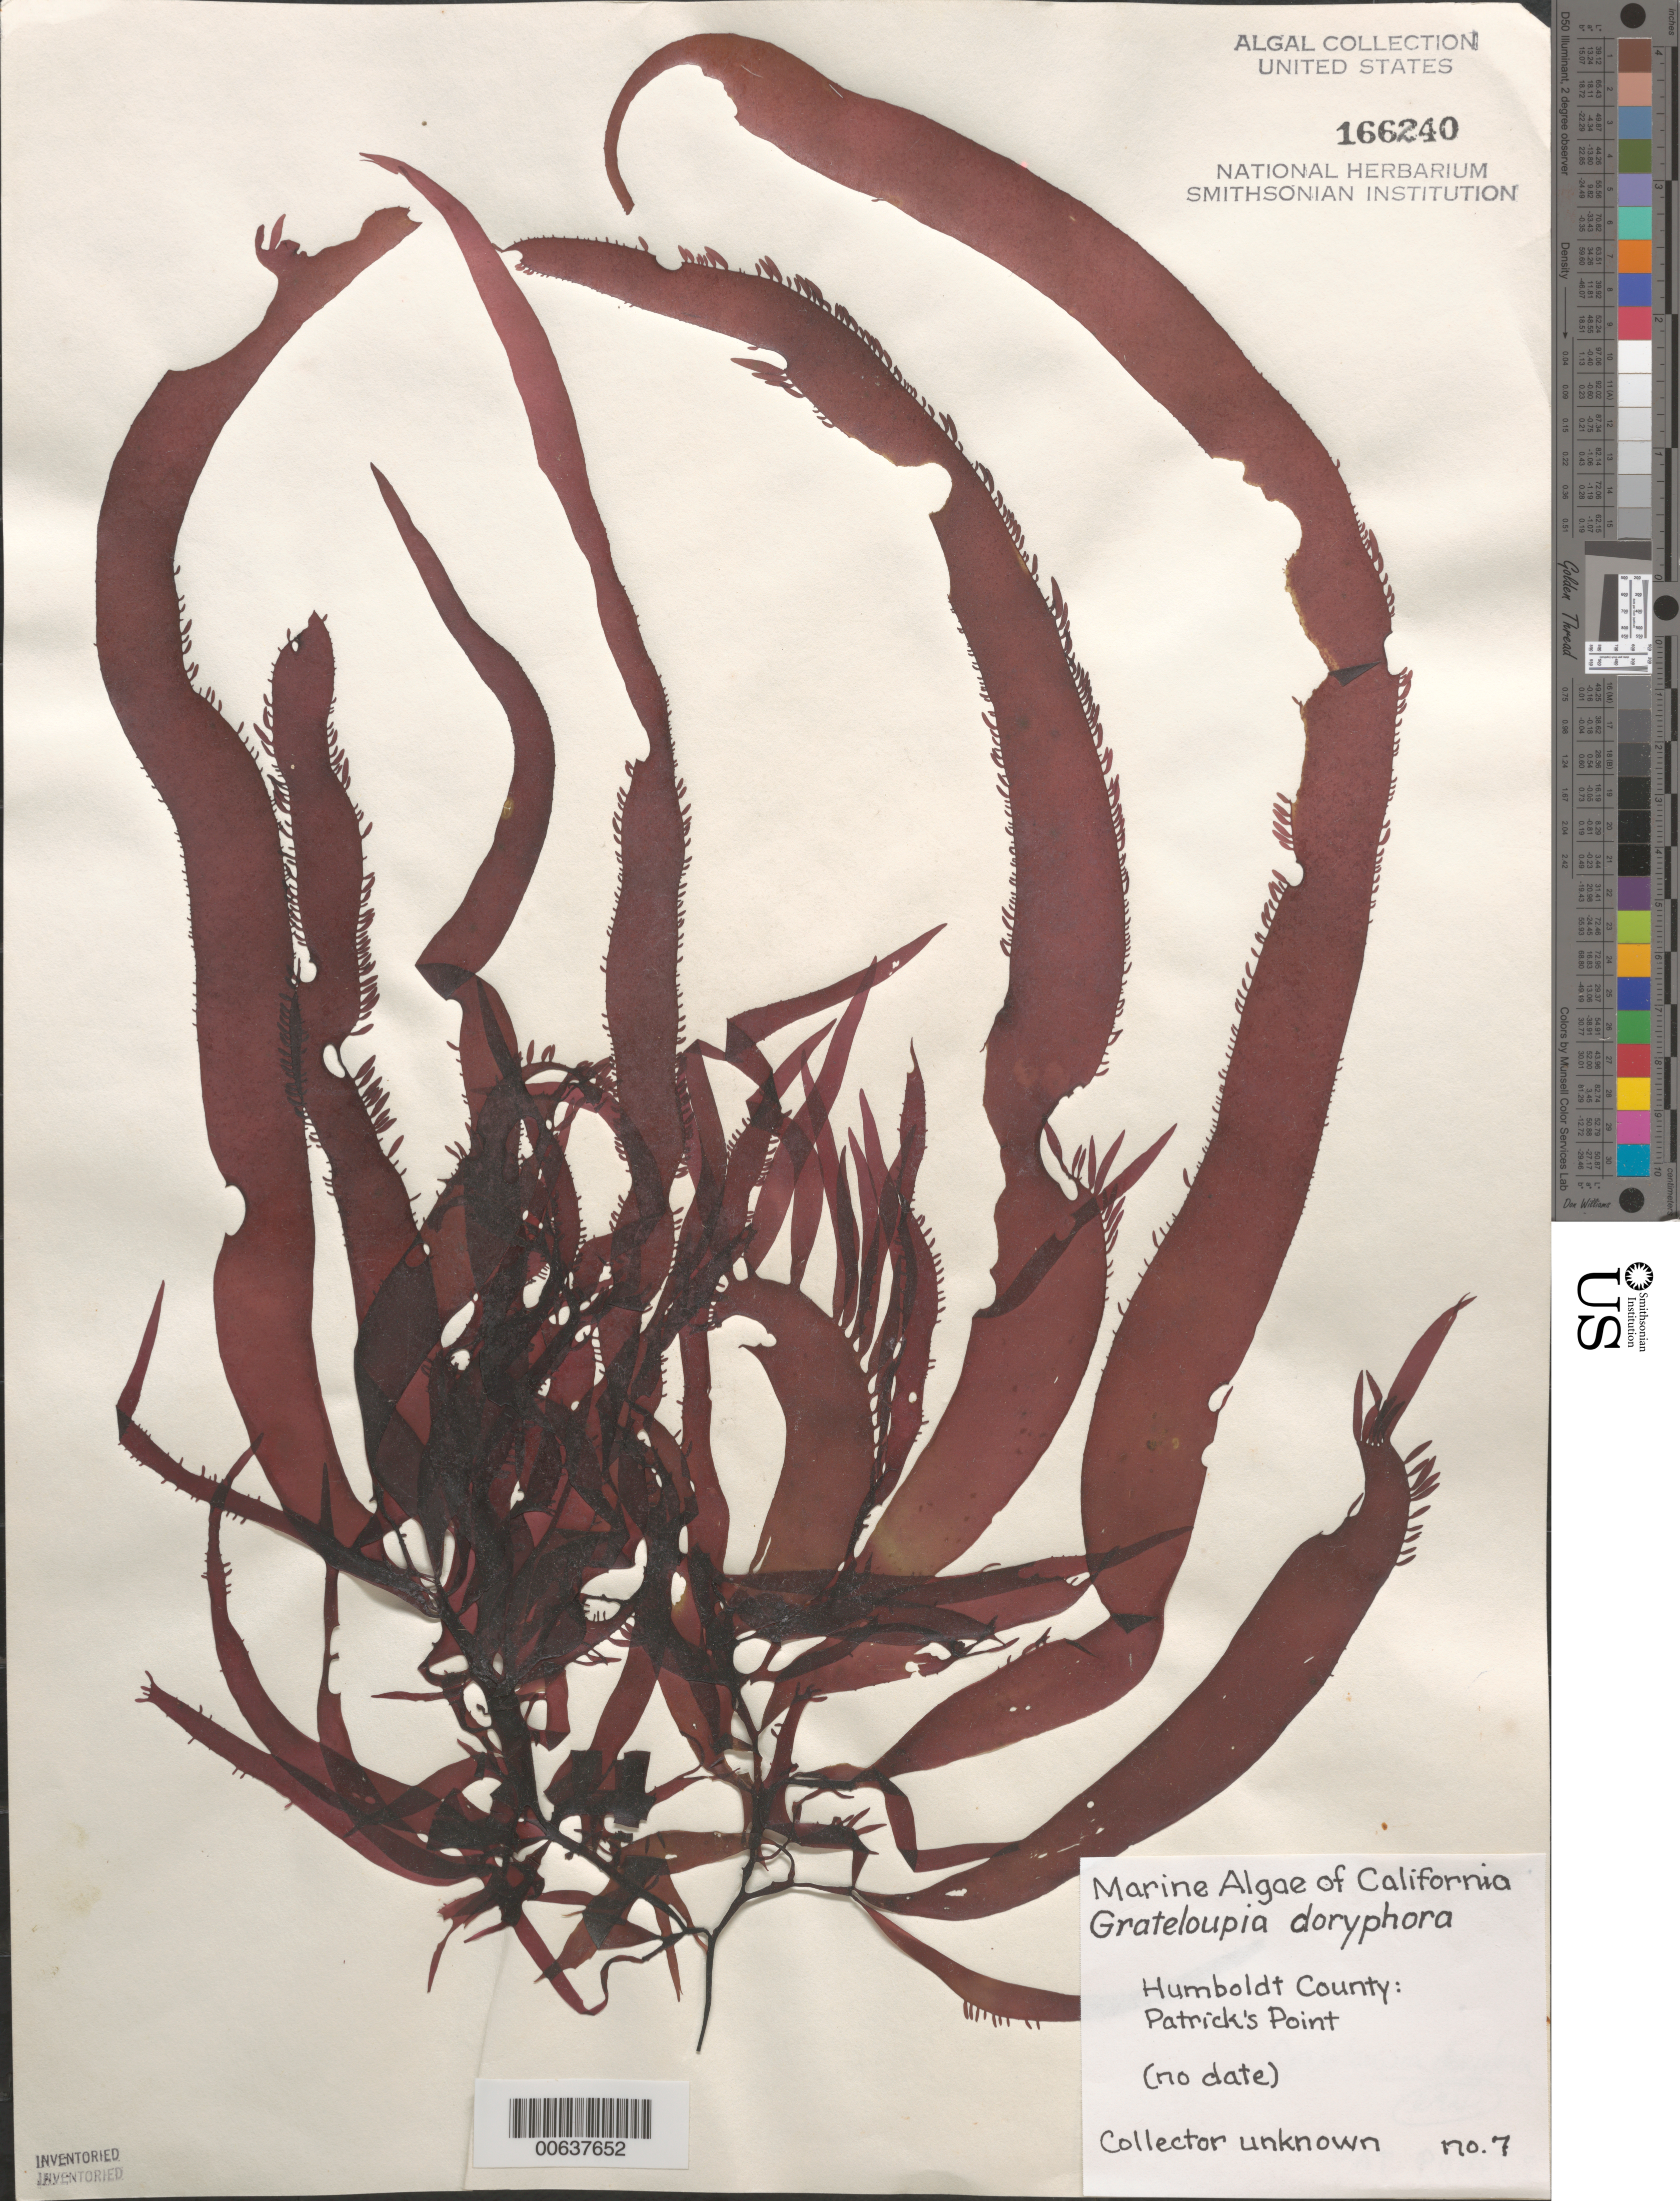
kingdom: Plantae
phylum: Rhodophyta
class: Florideophyceae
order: Halymeniales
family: Halymeniaceae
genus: Grateloupia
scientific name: Grateloupia doryphora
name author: (Mont.) Howe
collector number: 7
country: United States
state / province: California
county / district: Humboldt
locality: Patrick's Point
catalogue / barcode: US 166240